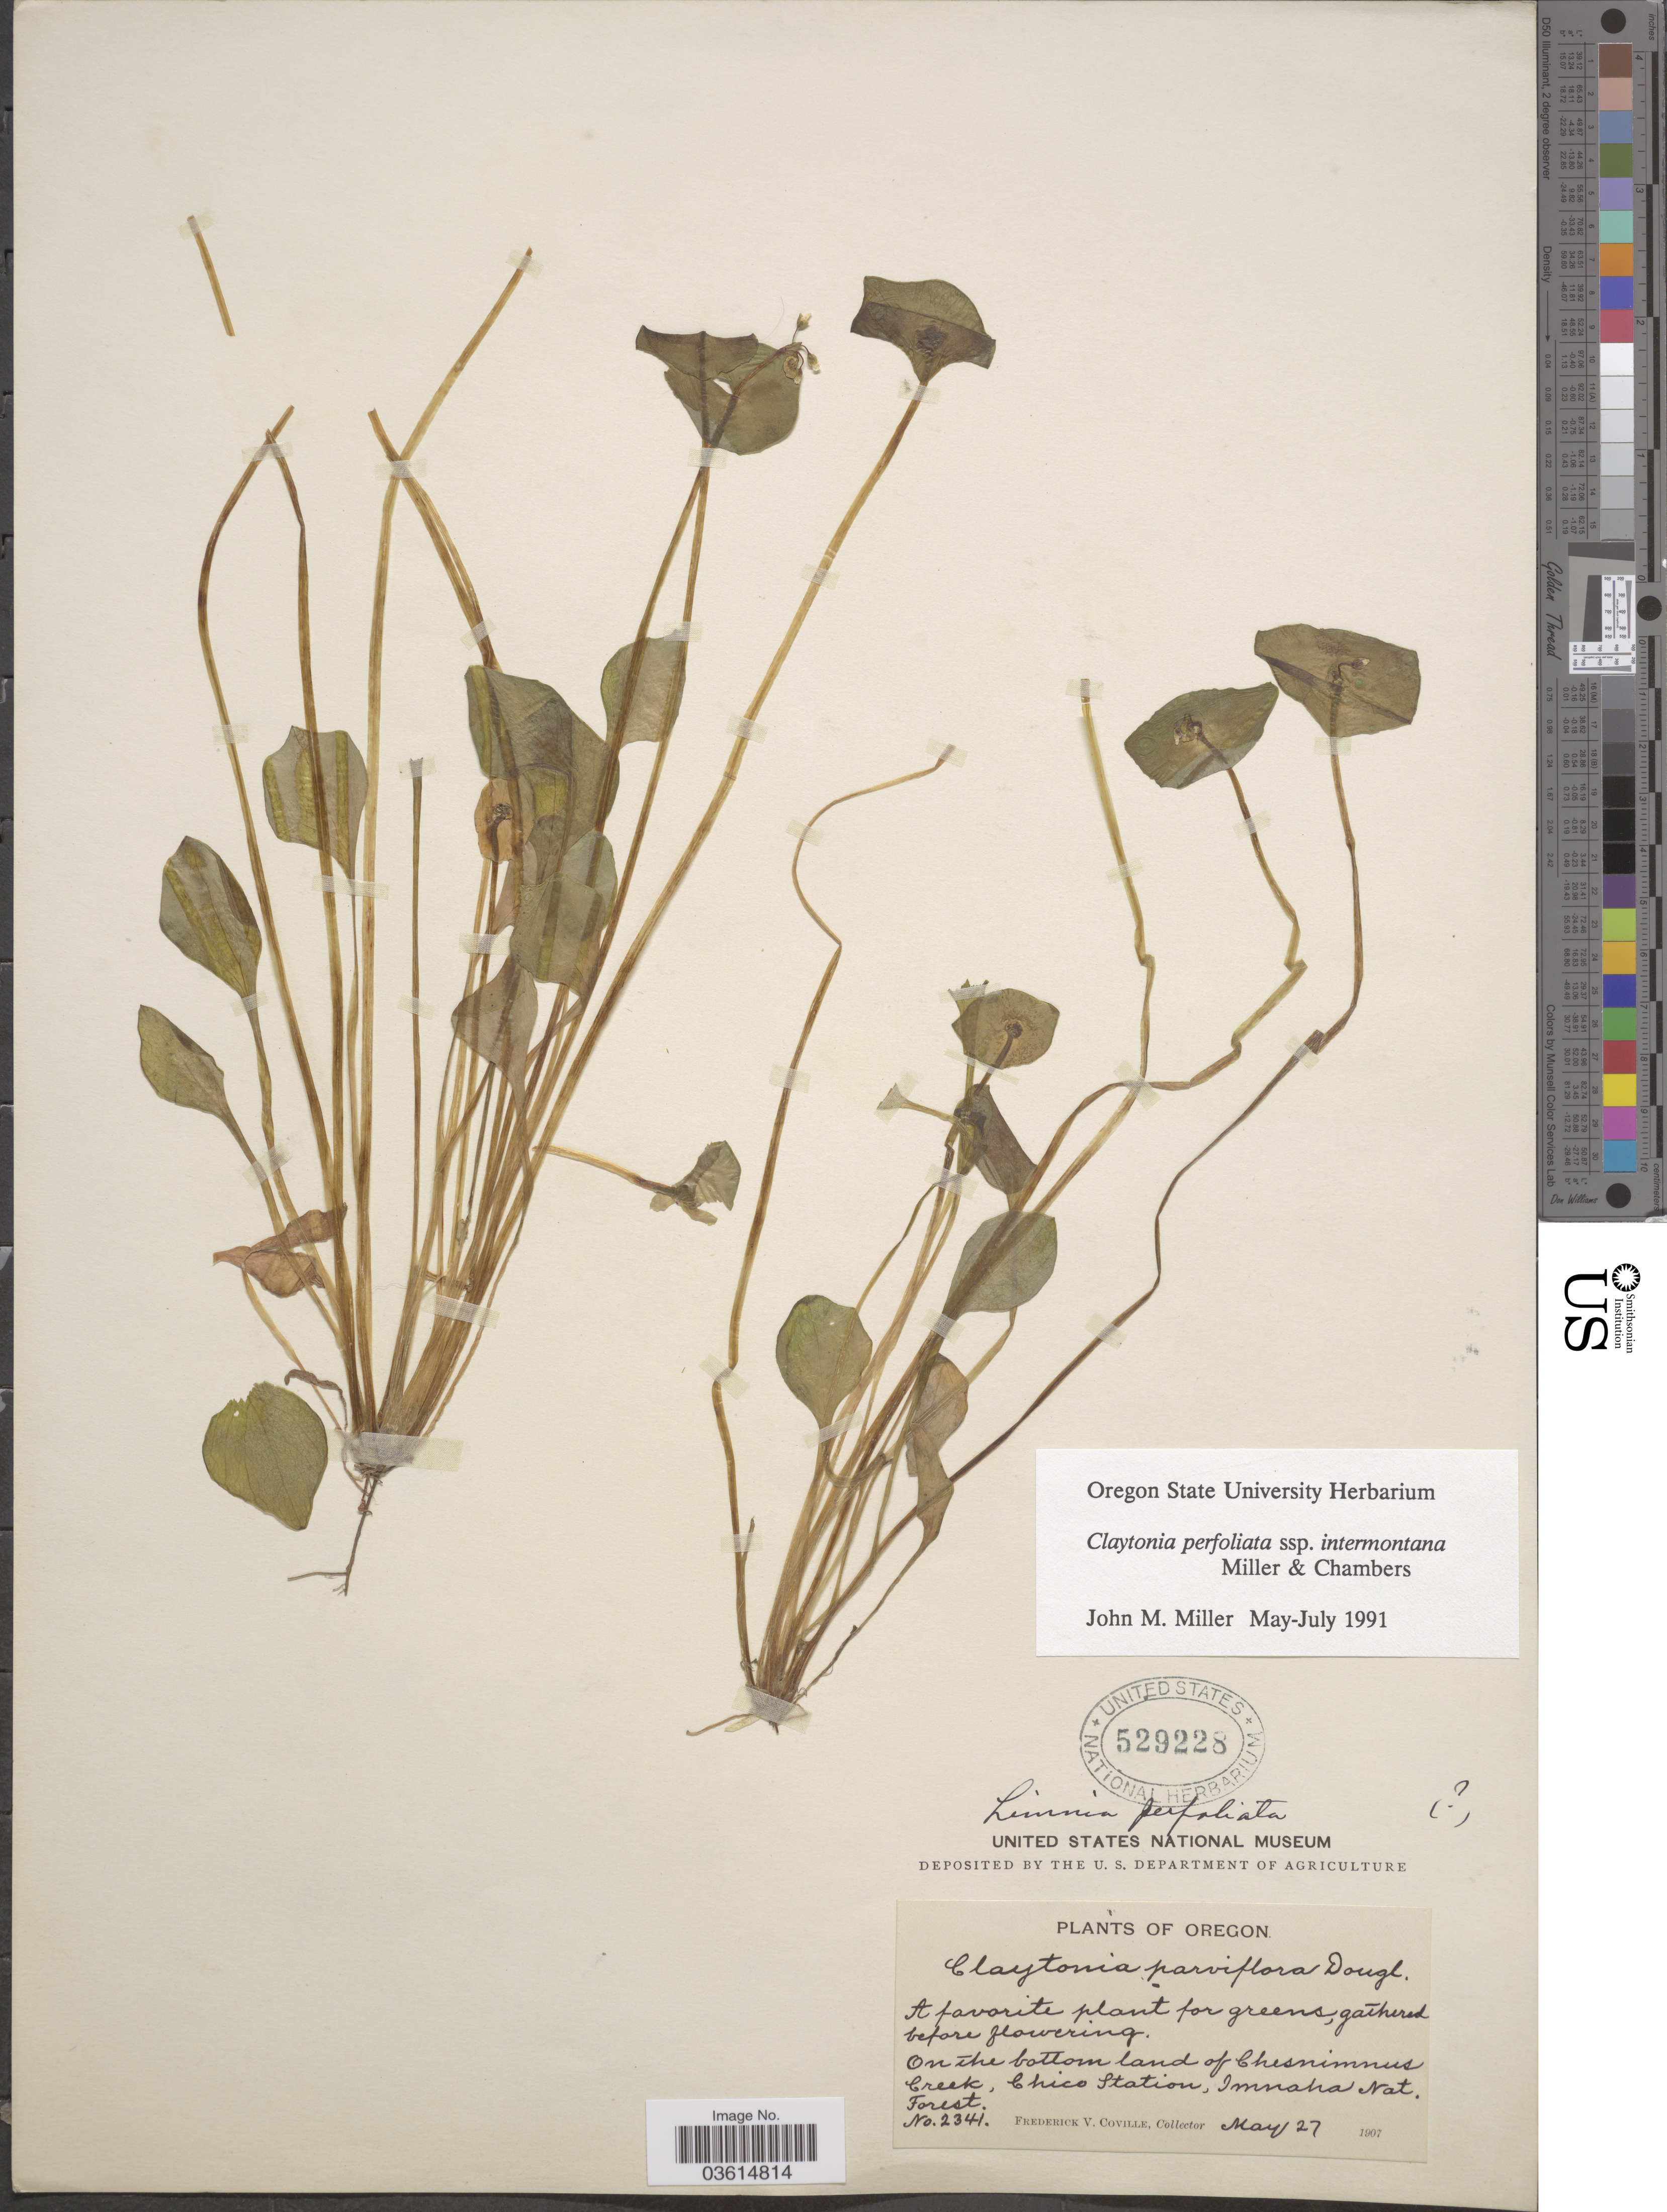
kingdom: Plantae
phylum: Tracheophyta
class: Magnoliopsida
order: Caryophyllales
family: Montiaceae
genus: Claytonia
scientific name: Claytonia perfoliata subsp. intermontana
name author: Mill. & Chambers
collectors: F. V. Coville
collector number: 2341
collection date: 1907-05-27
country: United States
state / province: Oregon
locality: On the bottom land of Chesnimnus Creek, Chico Station, Imnaha Nat. Forest.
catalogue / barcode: US 529228